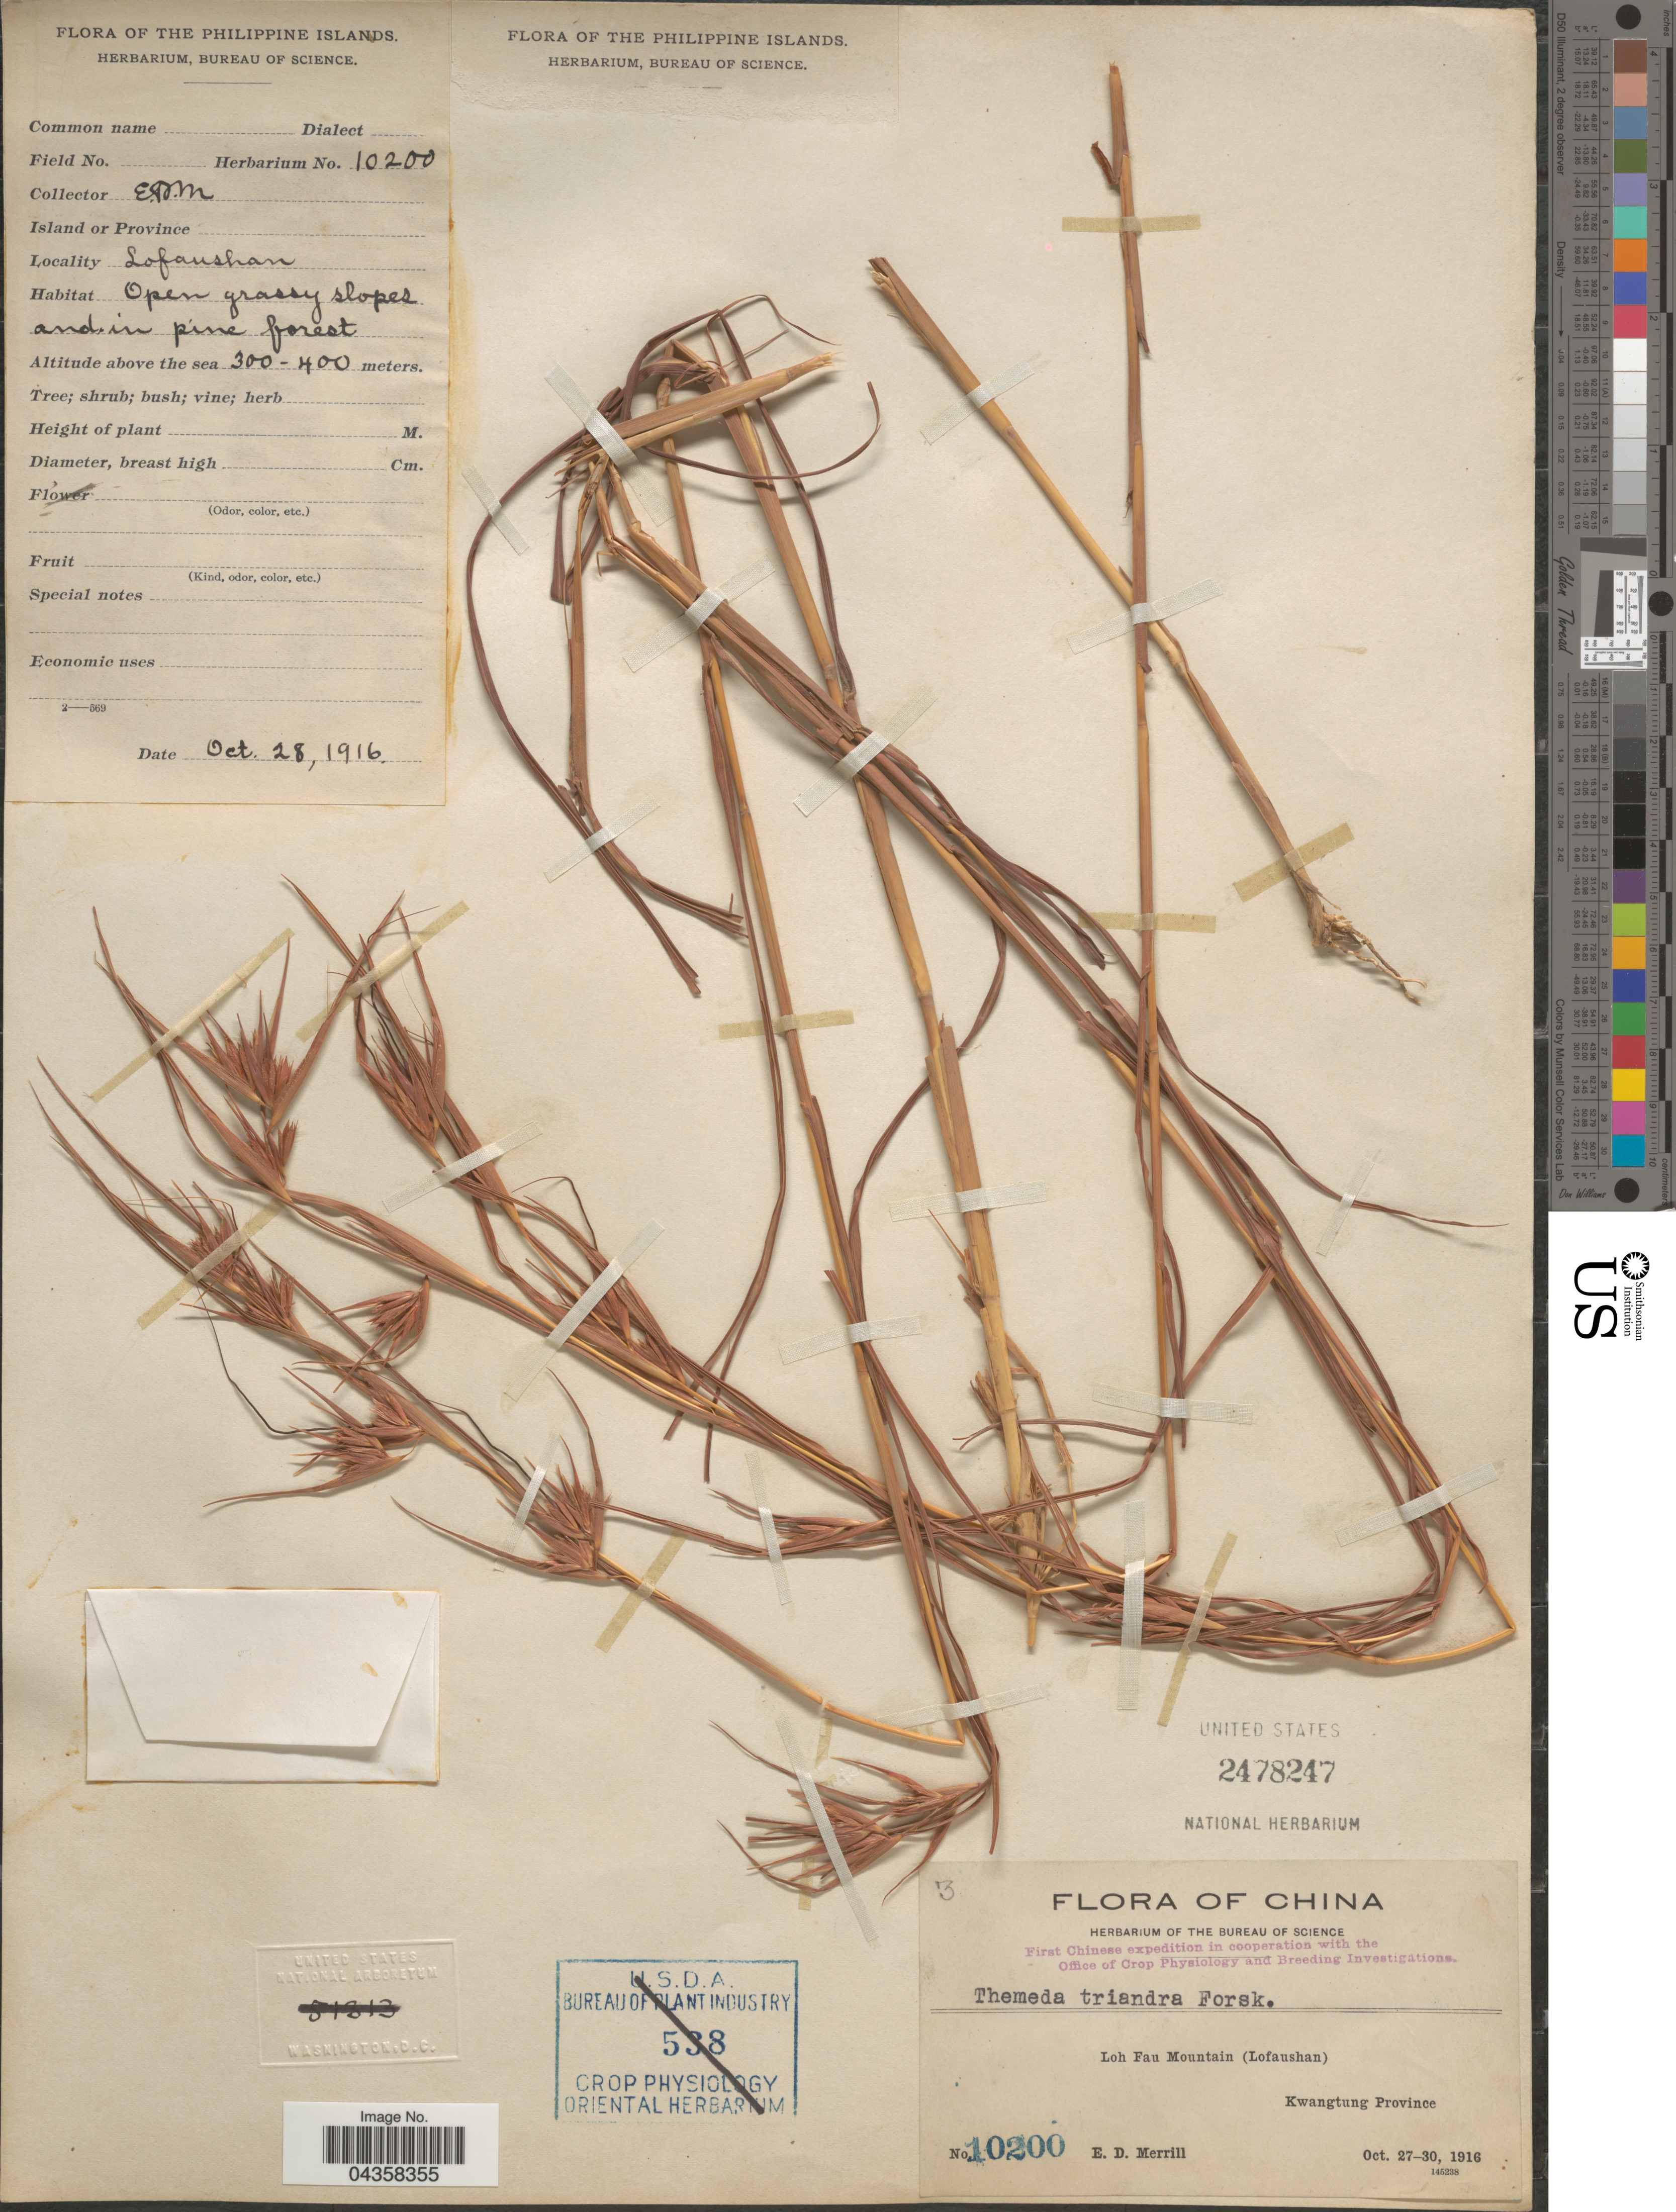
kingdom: Plantae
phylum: Tracheophyta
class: Liliopsida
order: Poales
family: Poaceae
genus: Themeda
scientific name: Themeda triandra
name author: Forssk.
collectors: E. D. Merrill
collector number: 10200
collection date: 1916-10-28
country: China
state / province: Guangdong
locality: Loh Fau Mountain (Lofaushan). Kwangtung Province.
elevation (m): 300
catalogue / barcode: US 2478247